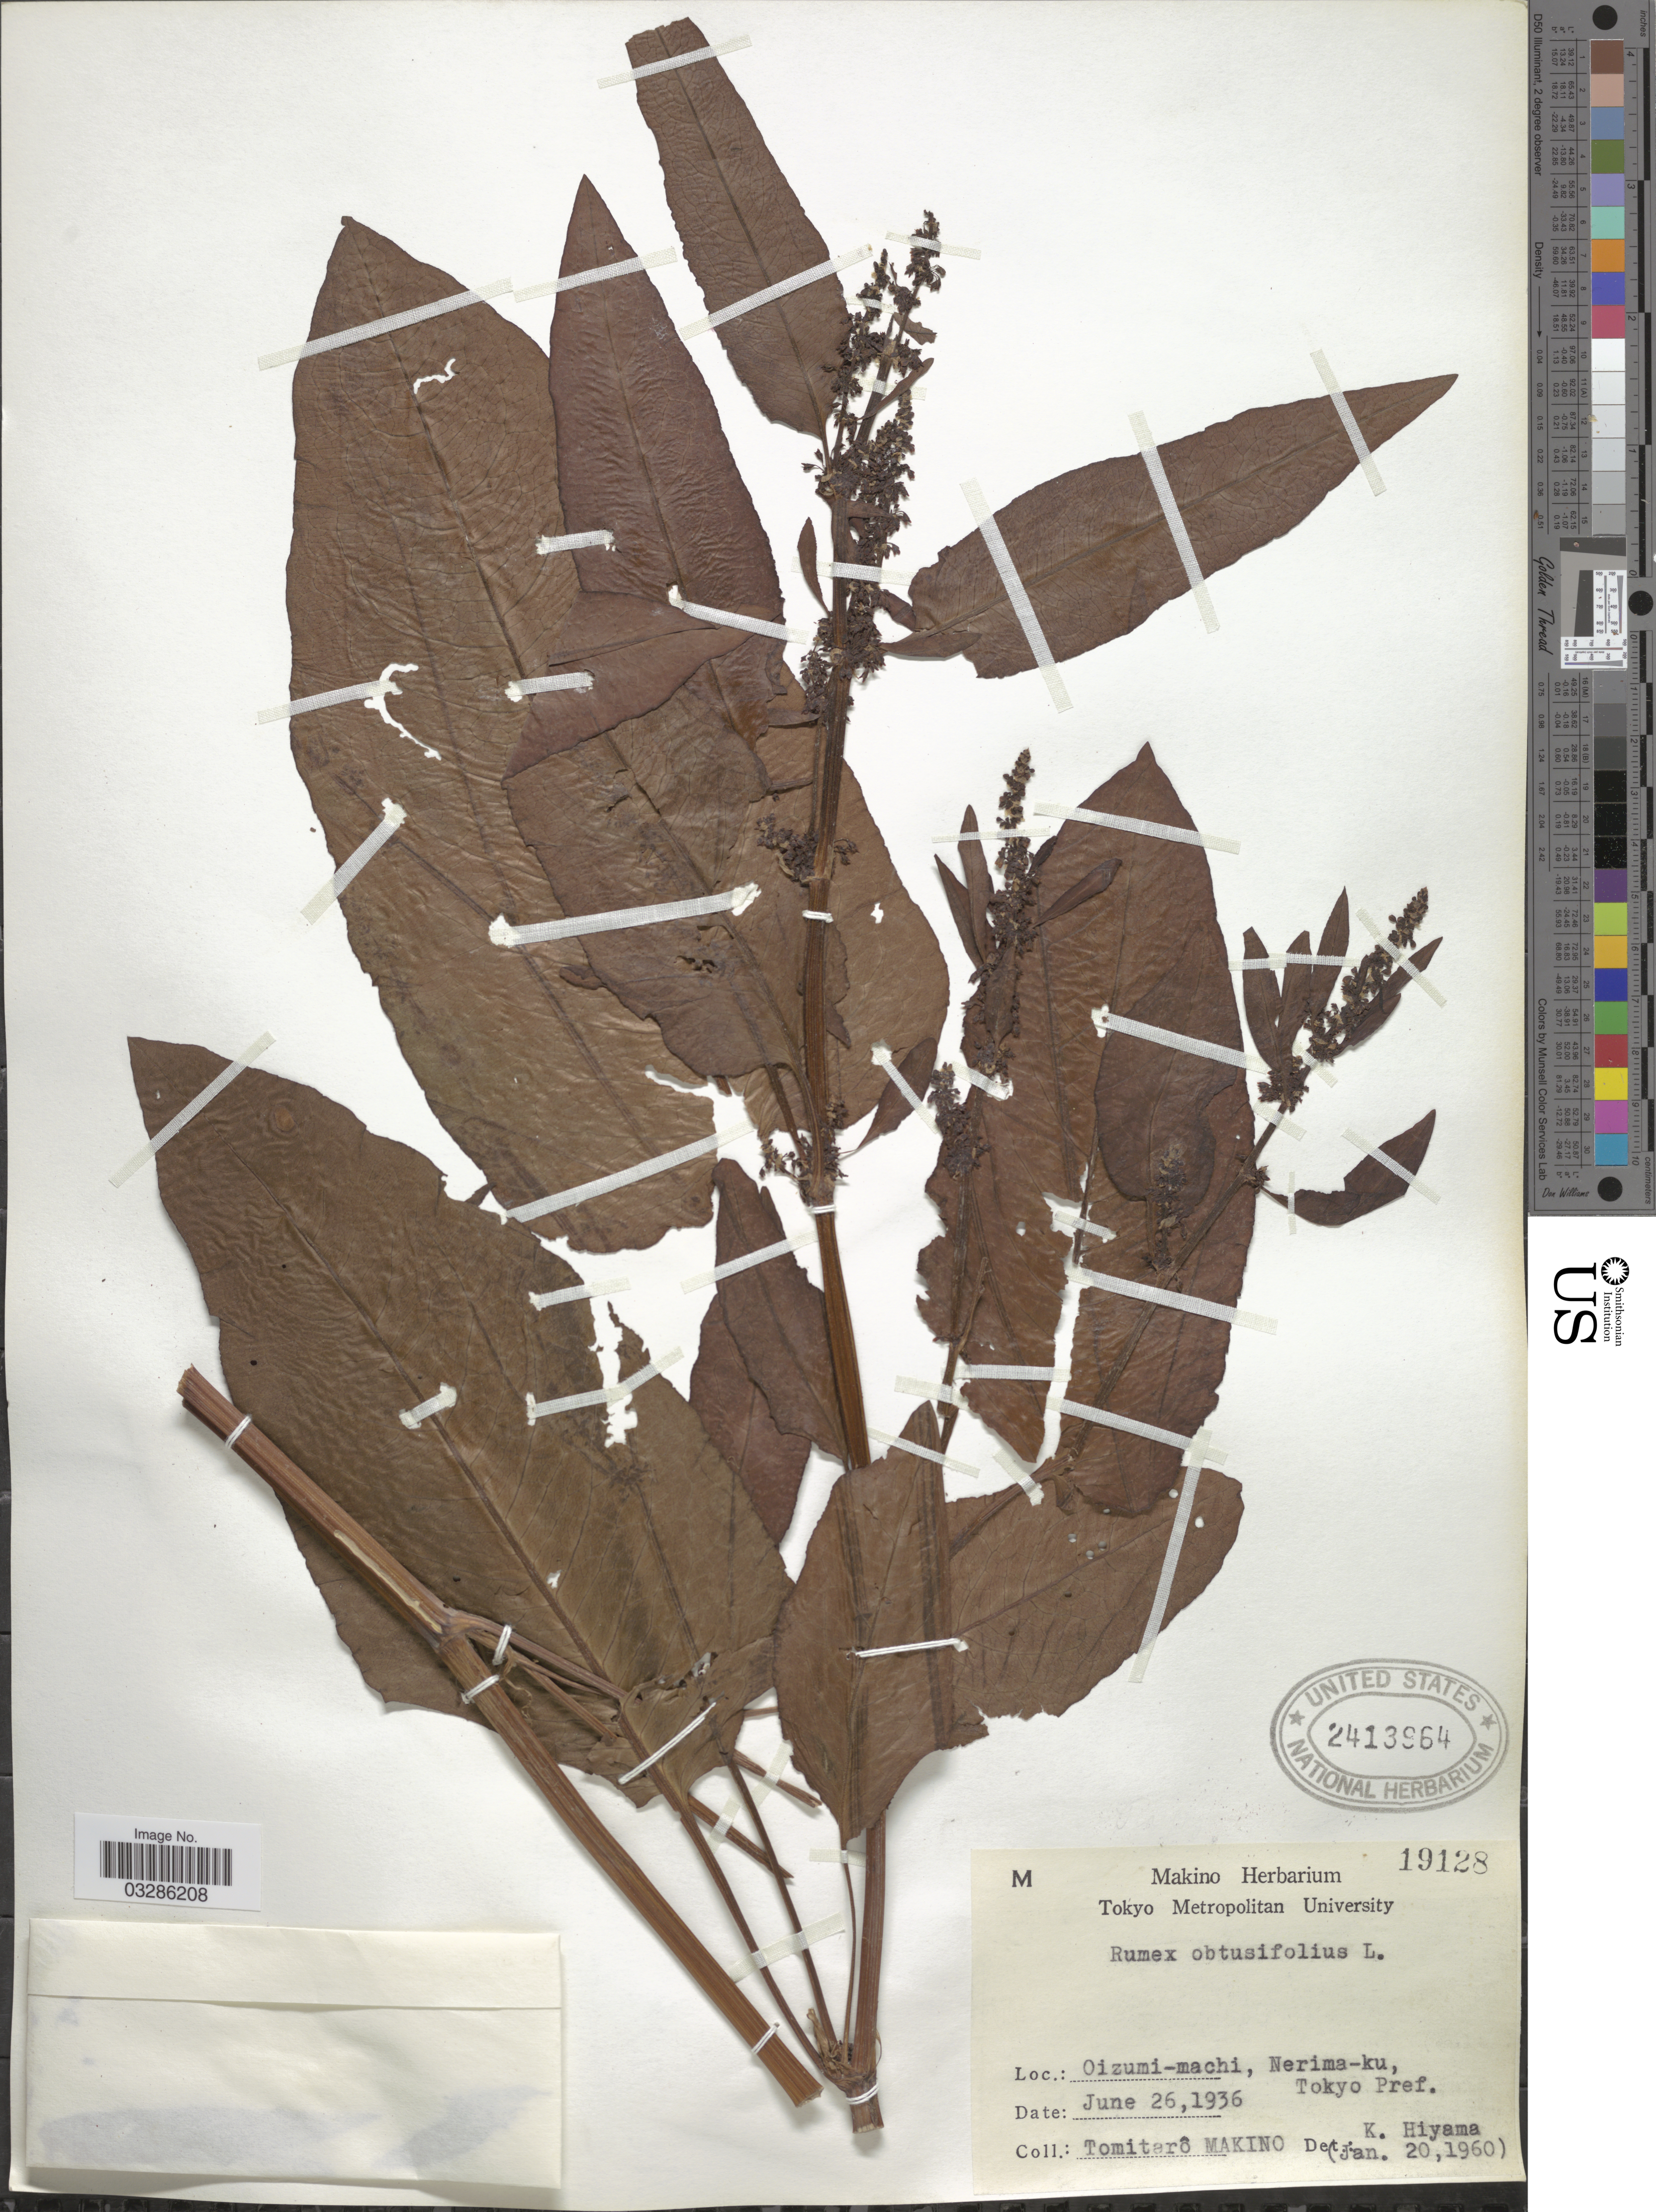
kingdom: Plantae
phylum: Tracheophyta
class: Magnoliopsida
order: Caryophyllales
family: Polygonaceae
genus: Rumex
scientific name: Rumex obtusifolius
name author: L.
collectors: T. Makino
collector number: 19128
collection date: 1936-06-26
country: Japan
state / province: Tokyo, Federal City of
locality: Oizumi-machi, Nerima-ku, Tokyo Pref.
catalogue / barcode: US 2413964